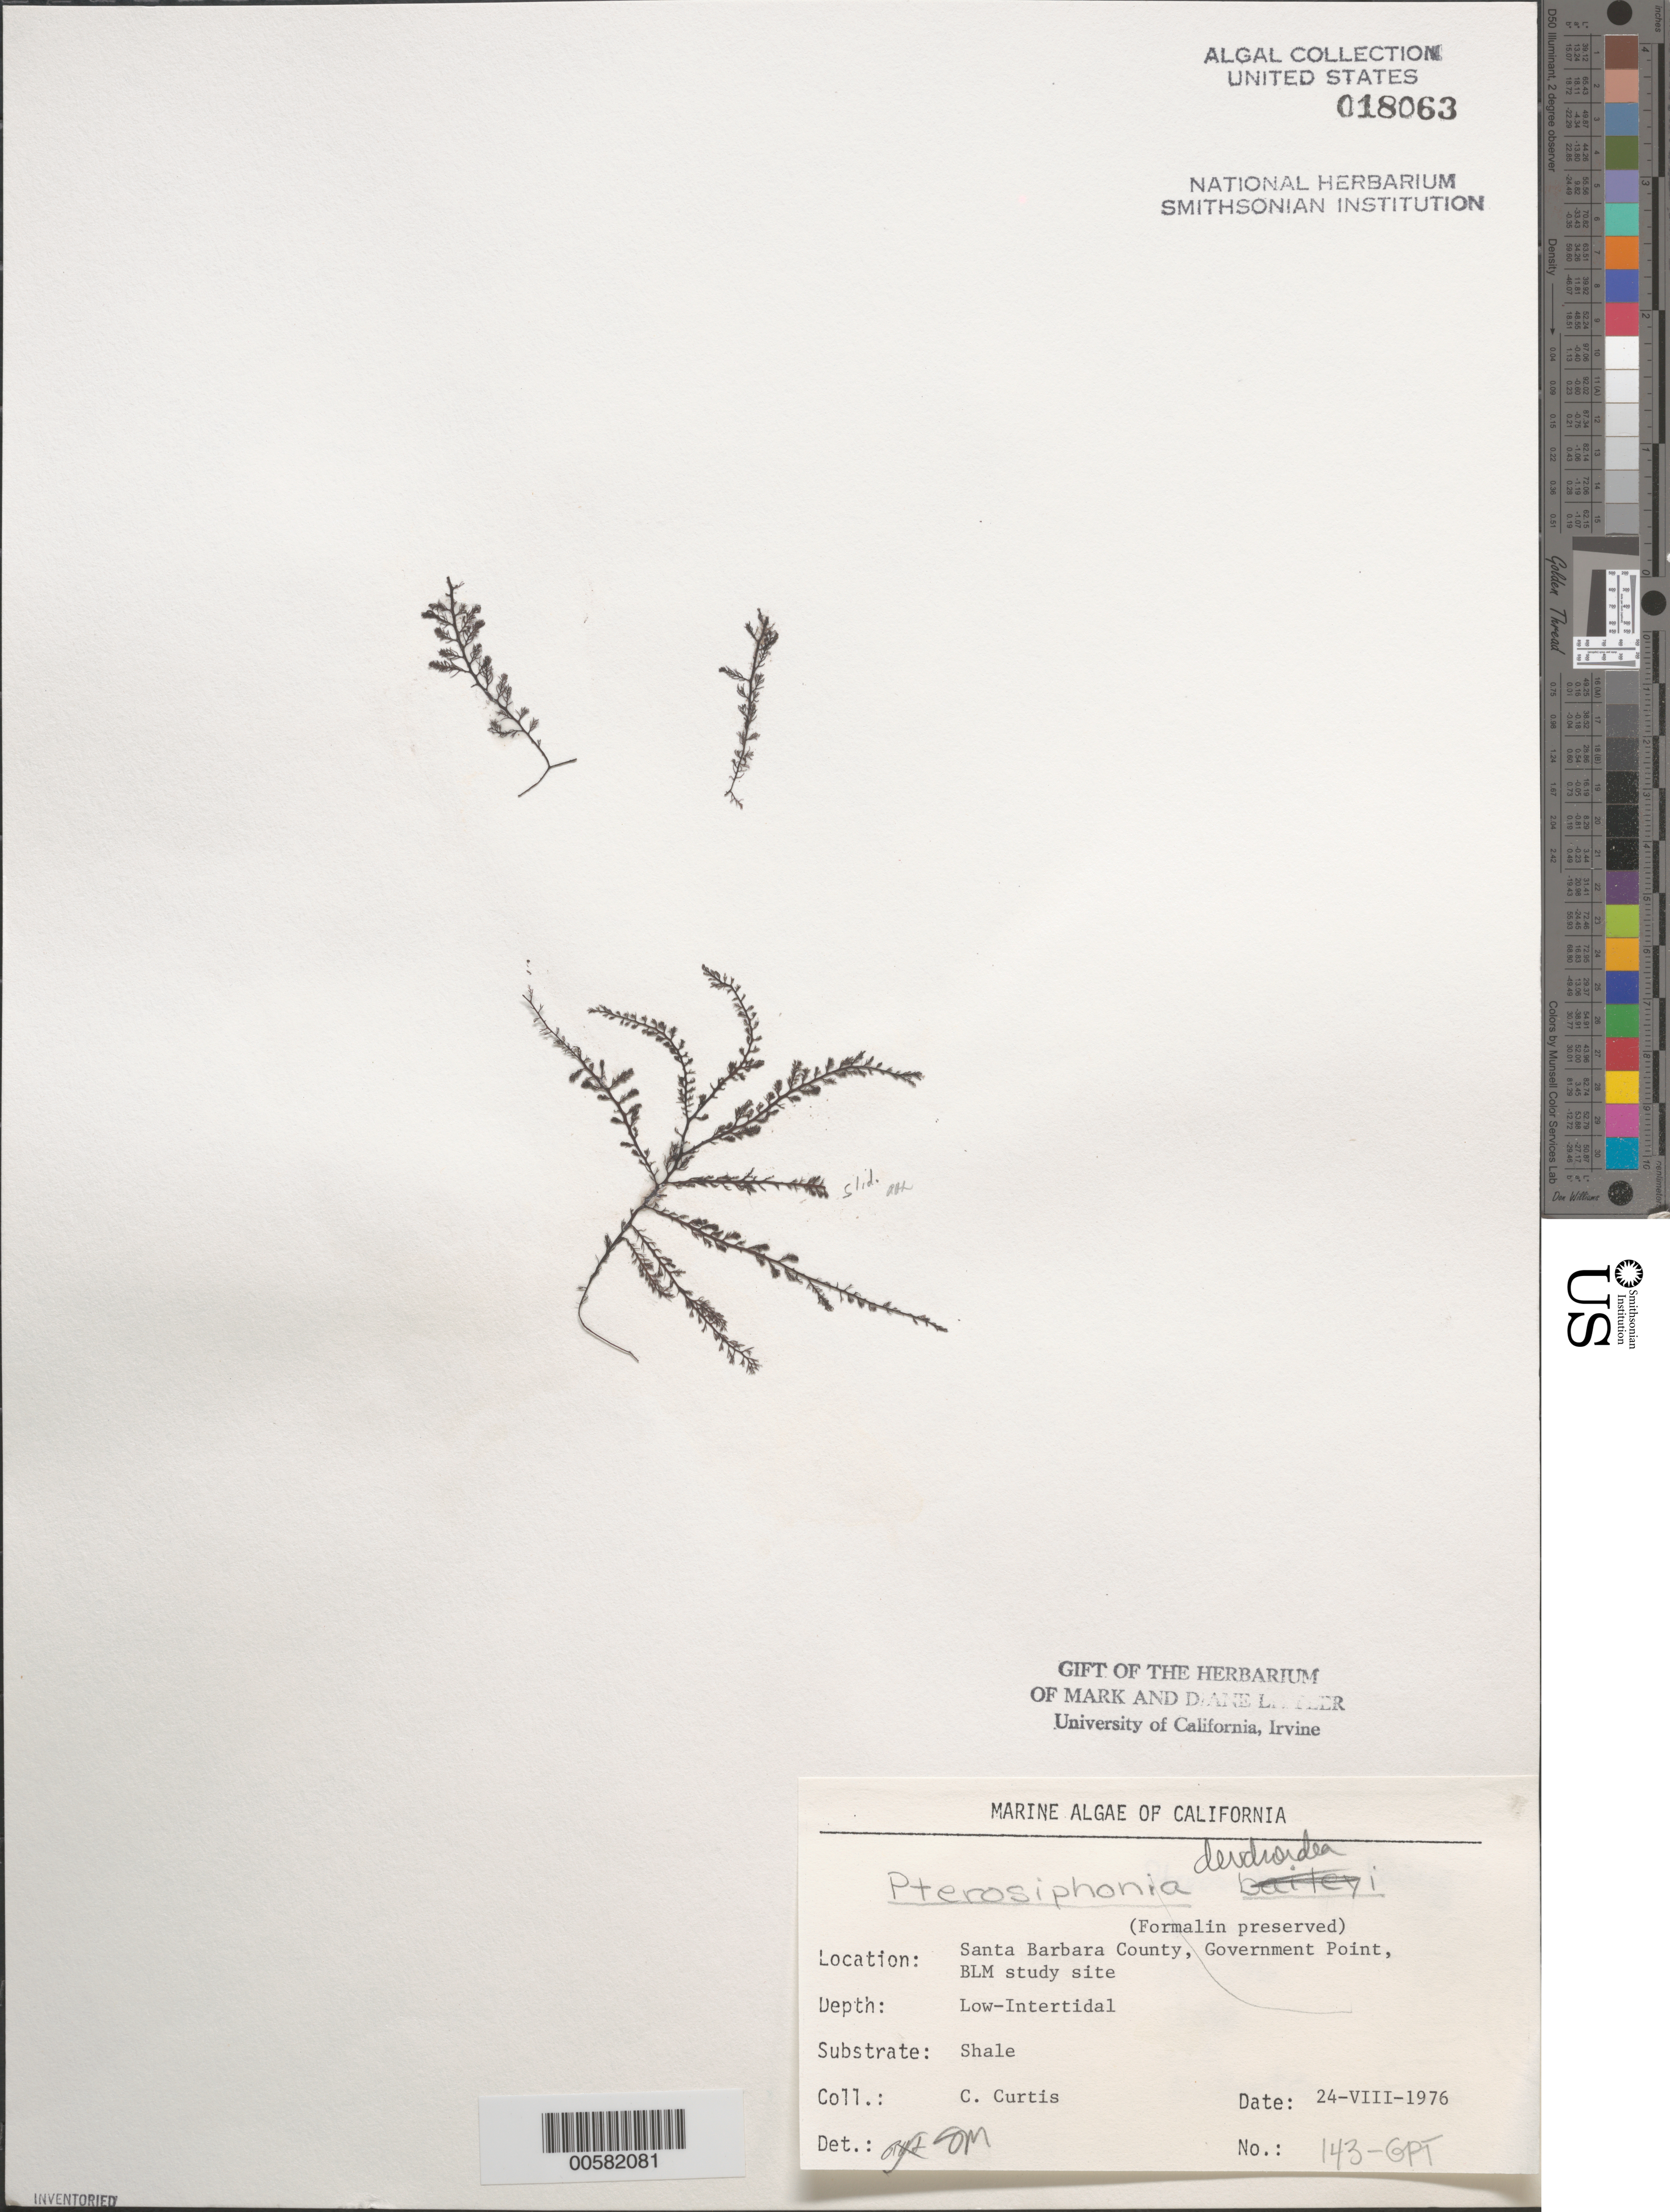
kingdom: Plantae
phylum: Rhodophyta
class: Florideophyceae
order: Ceramiales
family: Rhodomelaceae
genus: Symphyocladiella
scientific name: Symphyocladiella dendroidea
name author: (Montagne) Bustamante et al.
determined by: Algae name updating Project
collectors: C. Curtis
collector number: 143-gpt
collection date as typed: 24 Aug 1976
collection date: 1976-08-24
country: United States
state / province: California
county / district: Santa Barbara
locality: Government Point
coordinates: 34 26'31"N, 120 24'06"W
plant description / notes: BLM-SOCALBIGHT Rocky Intertidal Survey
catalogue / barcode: US 18063